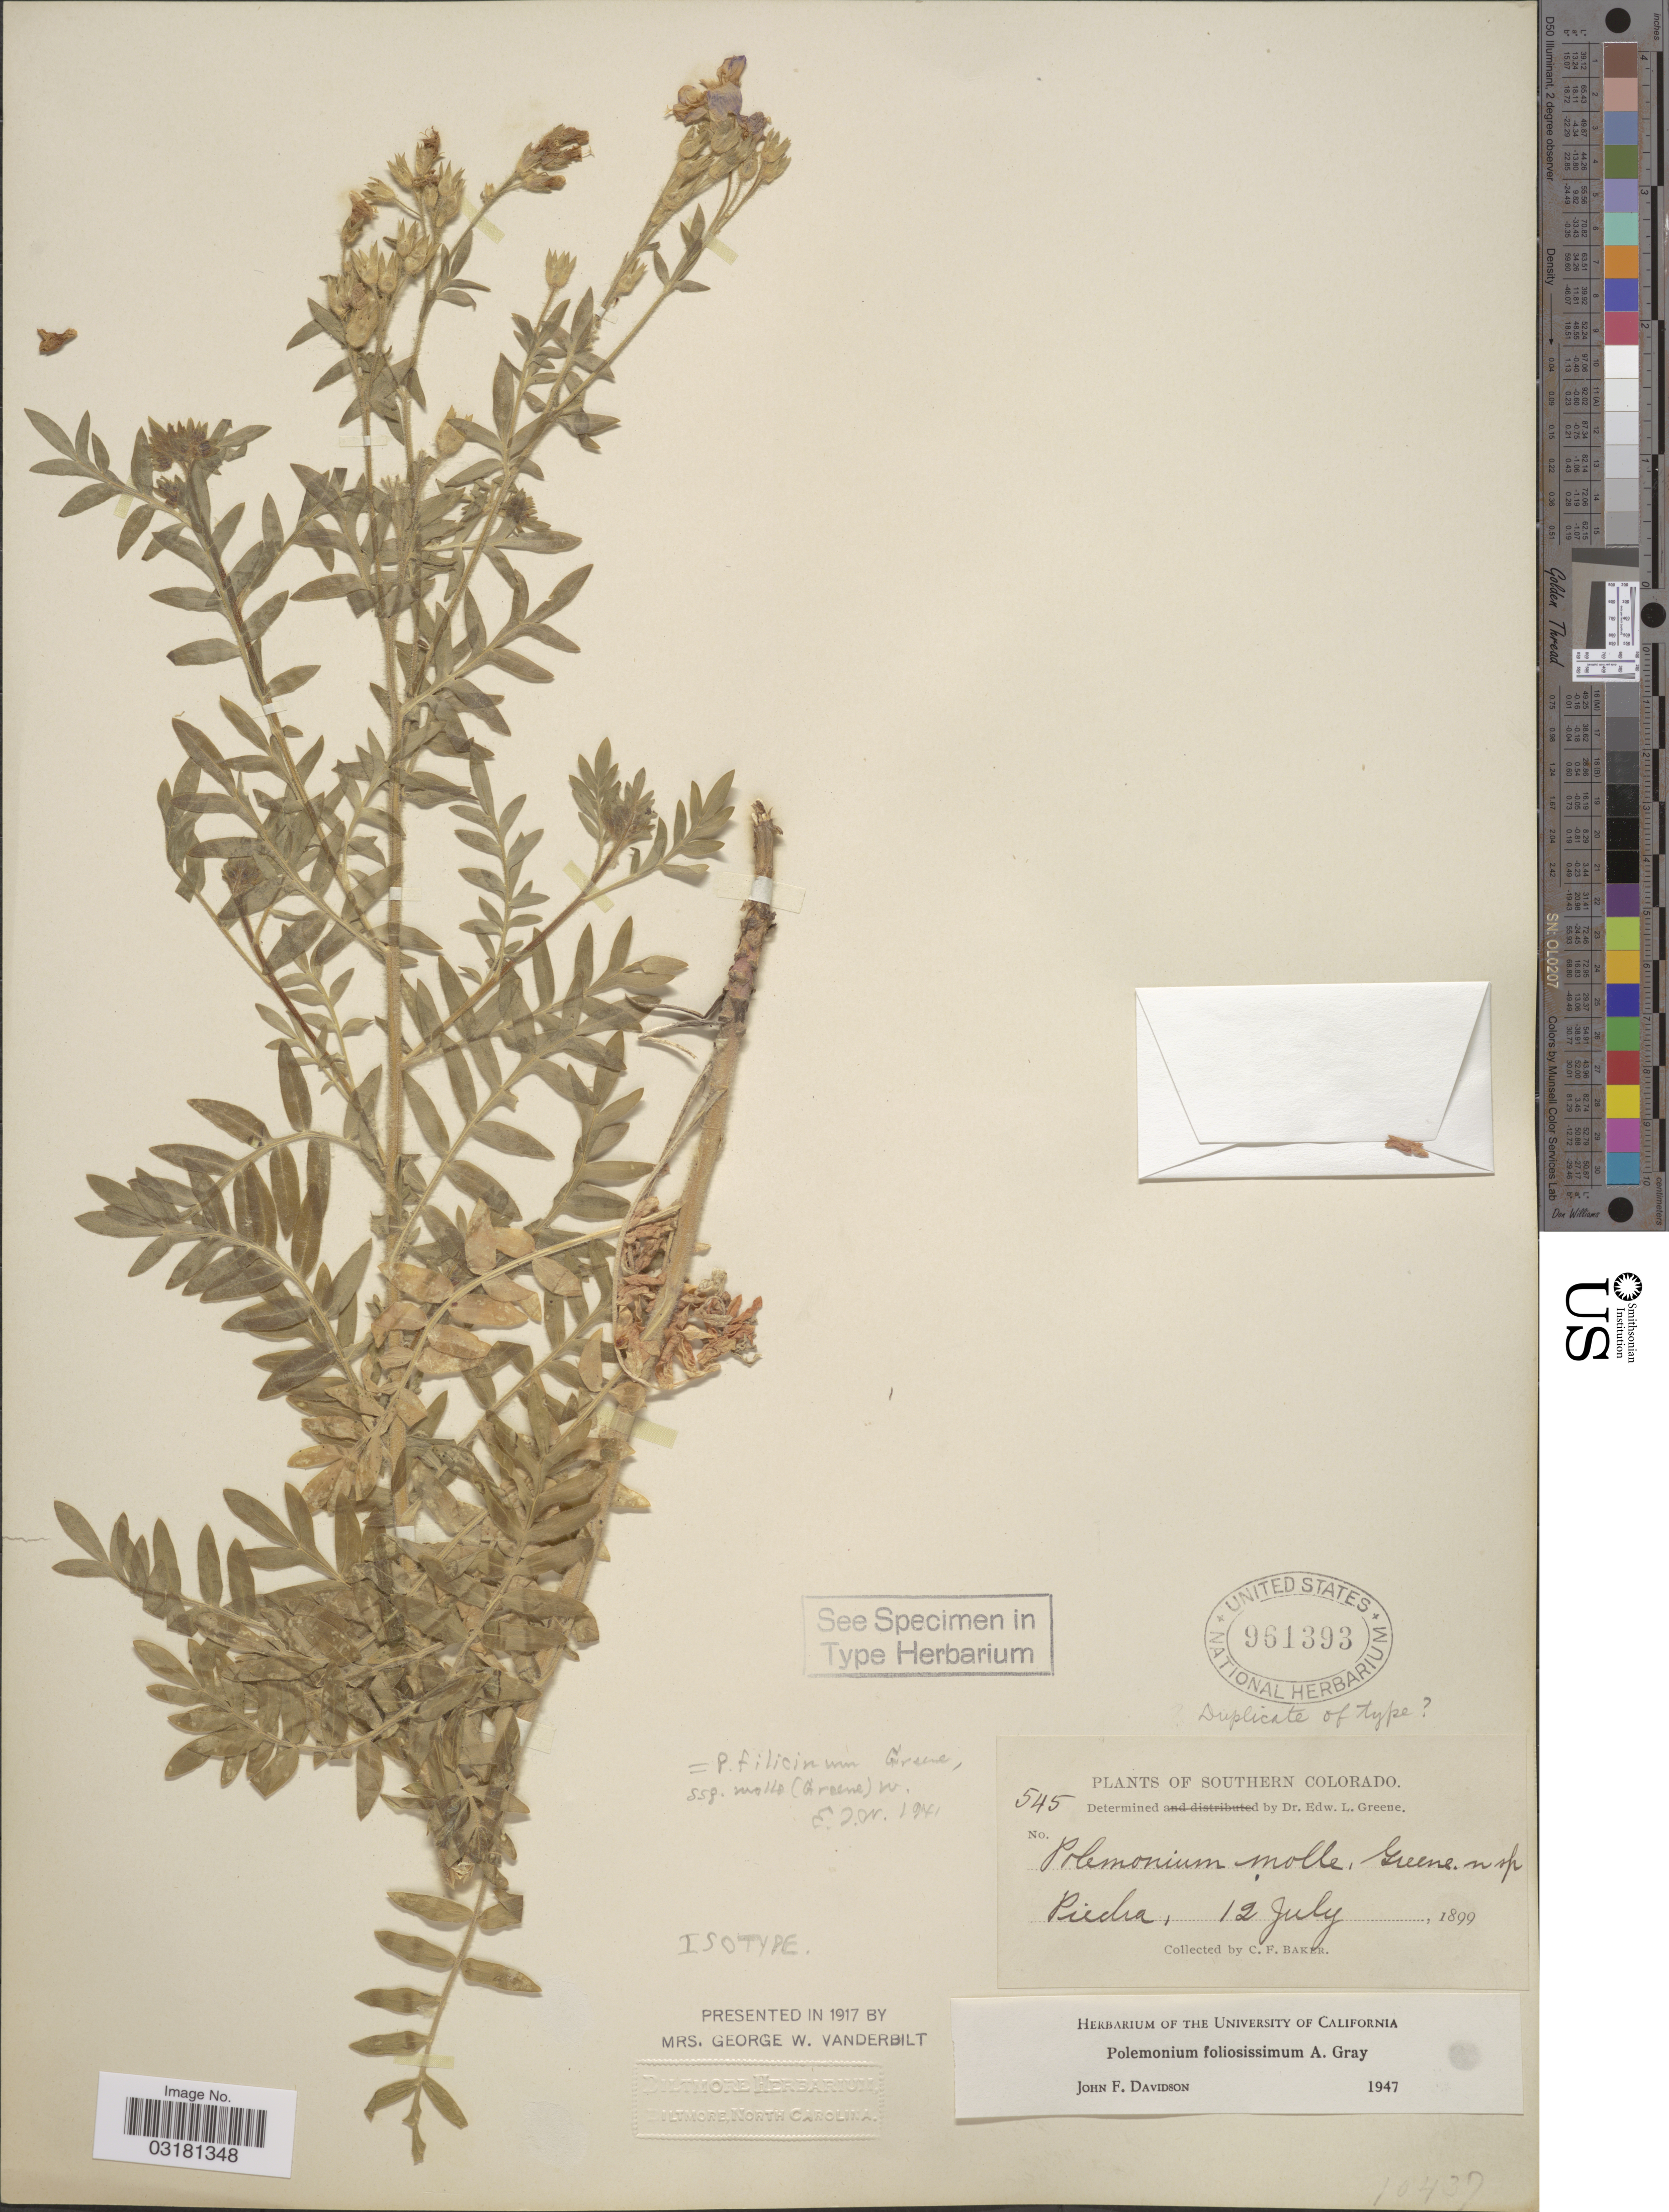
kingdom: Plantae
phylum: Tracheophyta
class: Magnoliopsida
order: Ericales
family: Polemoniaceae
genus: Polemonium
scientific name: Polemonium foliosissimum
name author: A. Gray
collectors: C. F. Baker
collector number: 545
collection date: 1899-07-12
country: United States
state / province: Colorado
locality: Southern Colorado. Piedra.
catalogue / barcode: US 961393